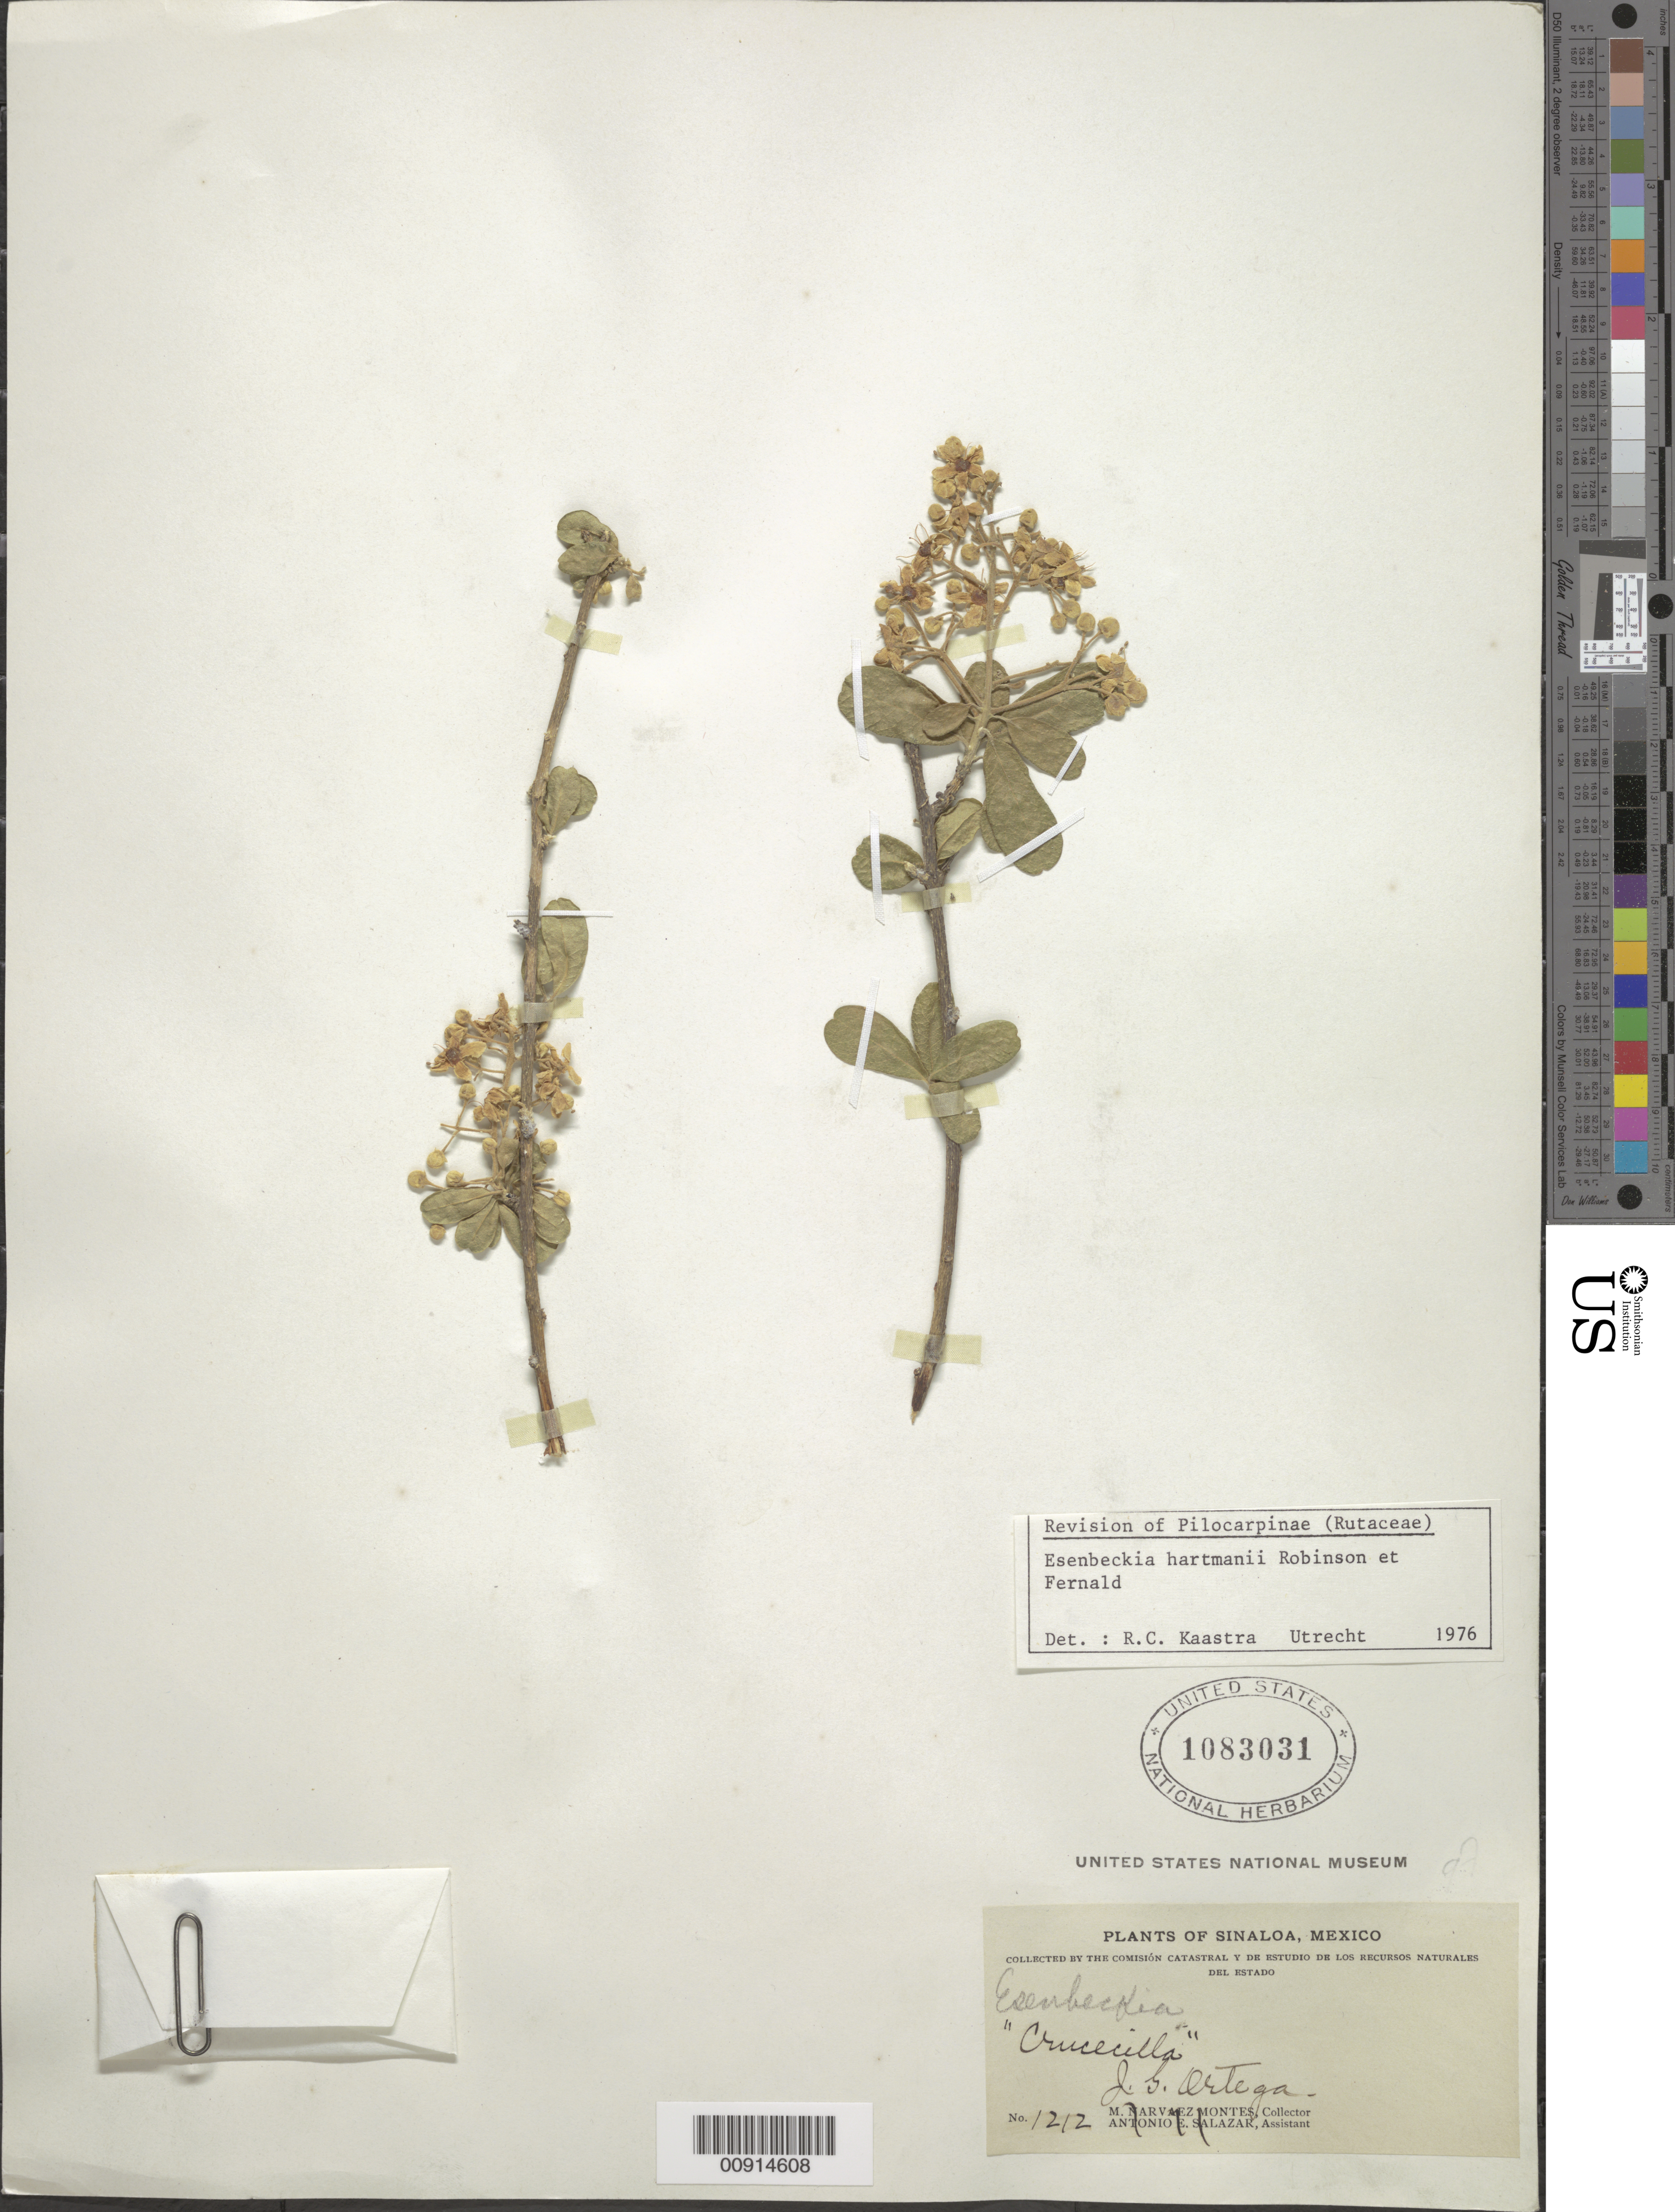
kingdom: Plantae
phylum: Tracheophyta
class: Magnoliopsida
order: Sapindales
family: Rutaceae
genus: Esenbeckia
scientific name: Esenbeckia hartmanii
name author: B.L. Rob. & Fernald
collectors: J. Ortega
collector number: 1212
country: Mexico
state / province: Sinaloa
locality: Sinaloa.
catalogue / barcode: US 1083031